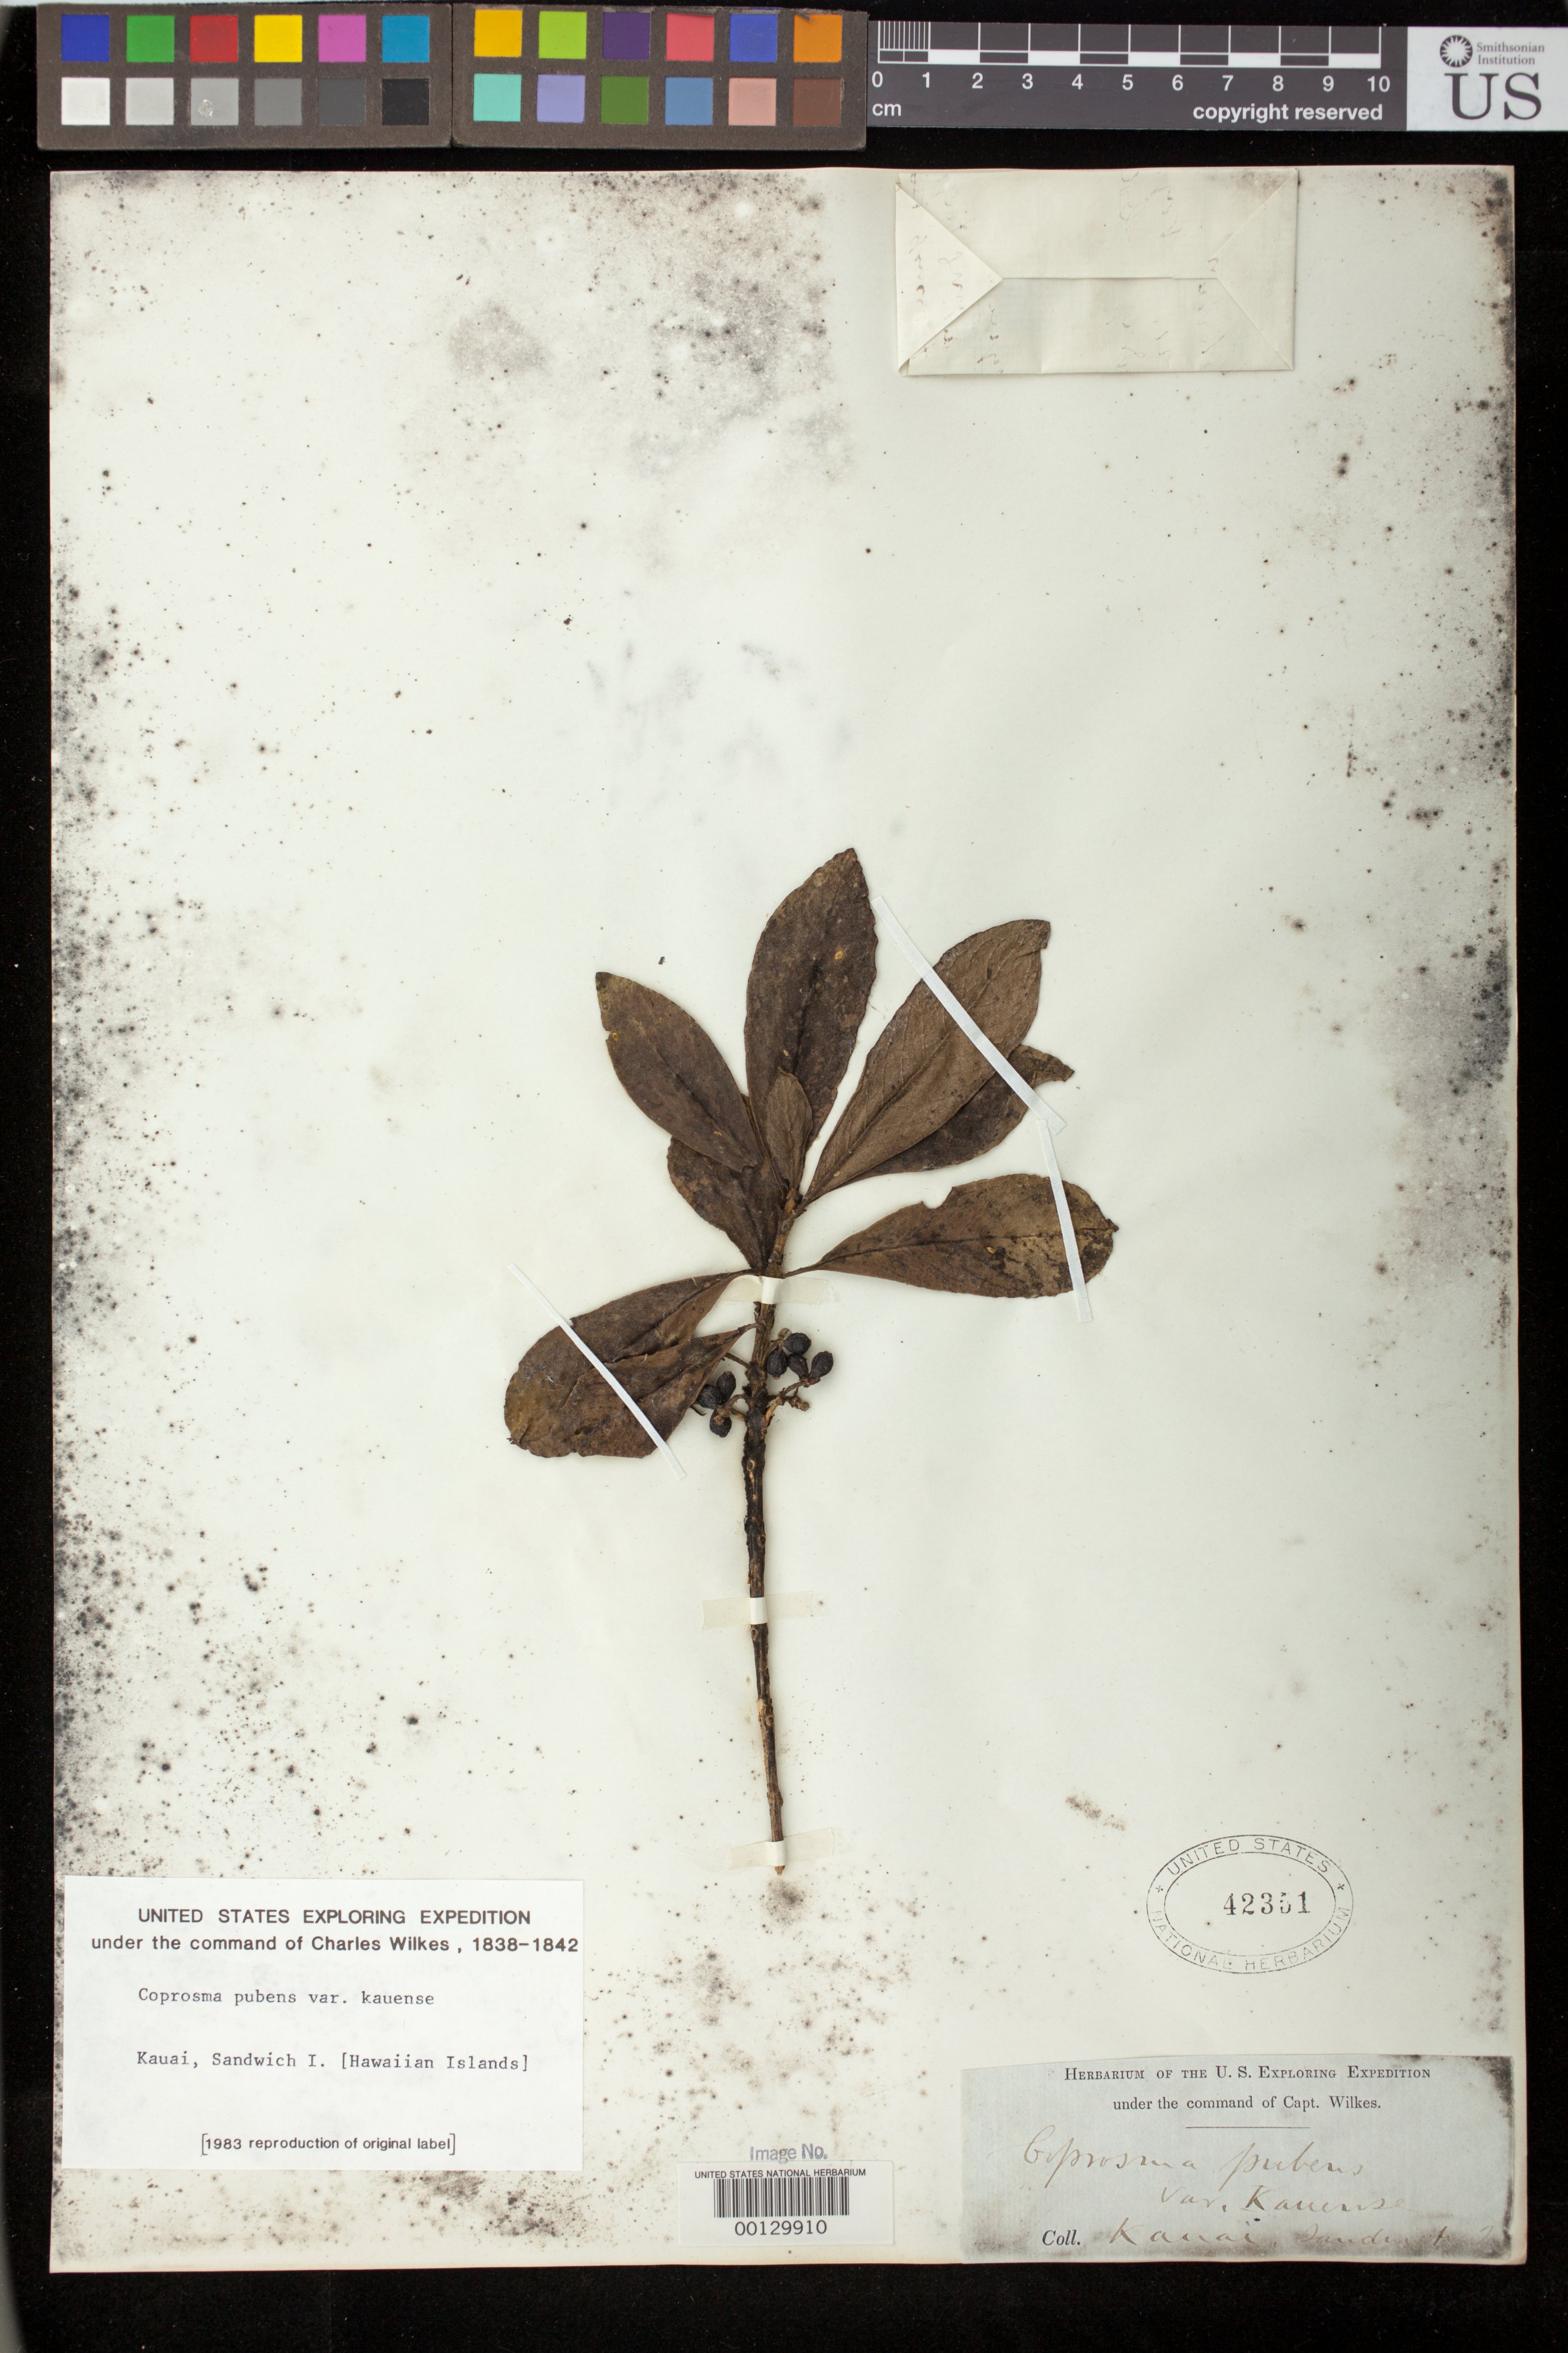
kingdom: Plantae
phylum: Tracheophyta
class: Magnoliopsida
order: Gentianales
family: Rubiaceae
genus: Coprosma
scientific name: Coprosma pubens var. kauensis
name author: A. Gray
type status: Type Collection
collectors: Wilkes Explor. Exped.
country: United States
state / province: Hawaii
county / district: Kauai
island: Kaua'i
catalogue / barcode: US 42351